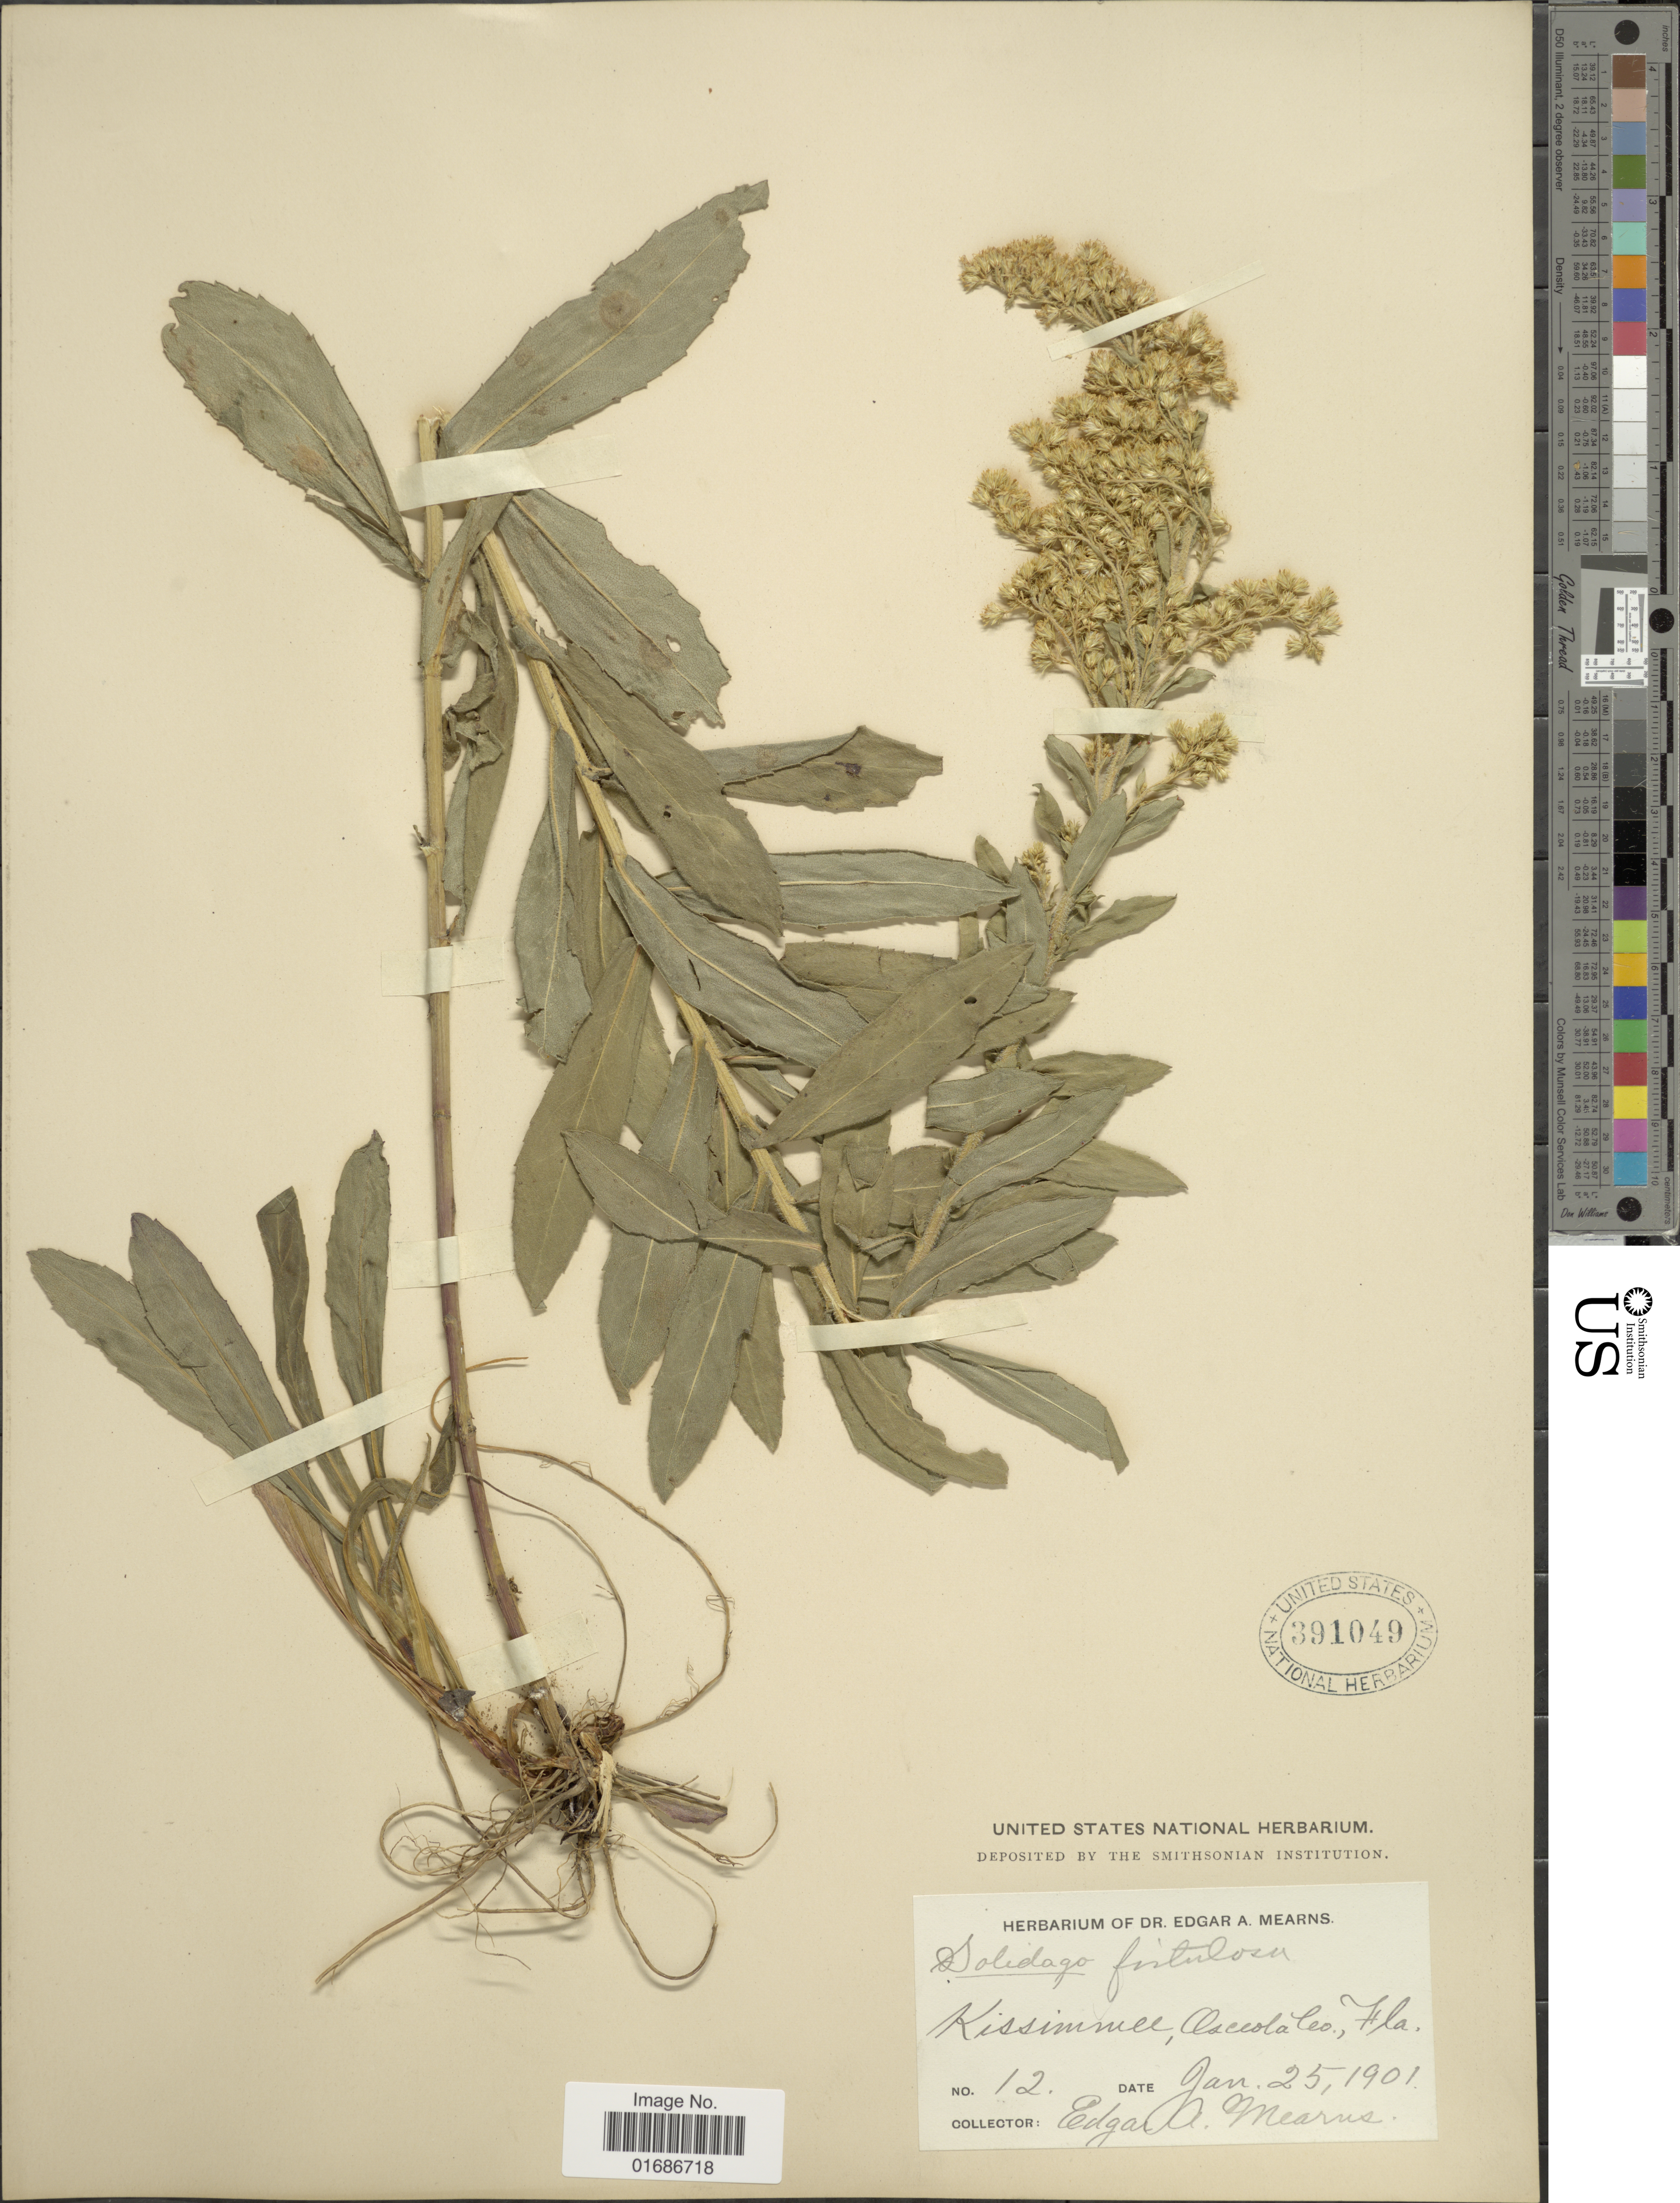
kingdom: Plantae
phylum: Tracheophyta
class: Magnoliopsida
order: Asterales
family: Asteraceae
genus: Solidago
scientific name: Solidago fistulosa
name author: Mill.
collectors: E. A. Mearns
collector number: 12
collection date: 1901-01-25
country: United States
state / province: Florida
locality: Kissimmee, Osccola Co., Fla.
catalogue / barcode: US 391049